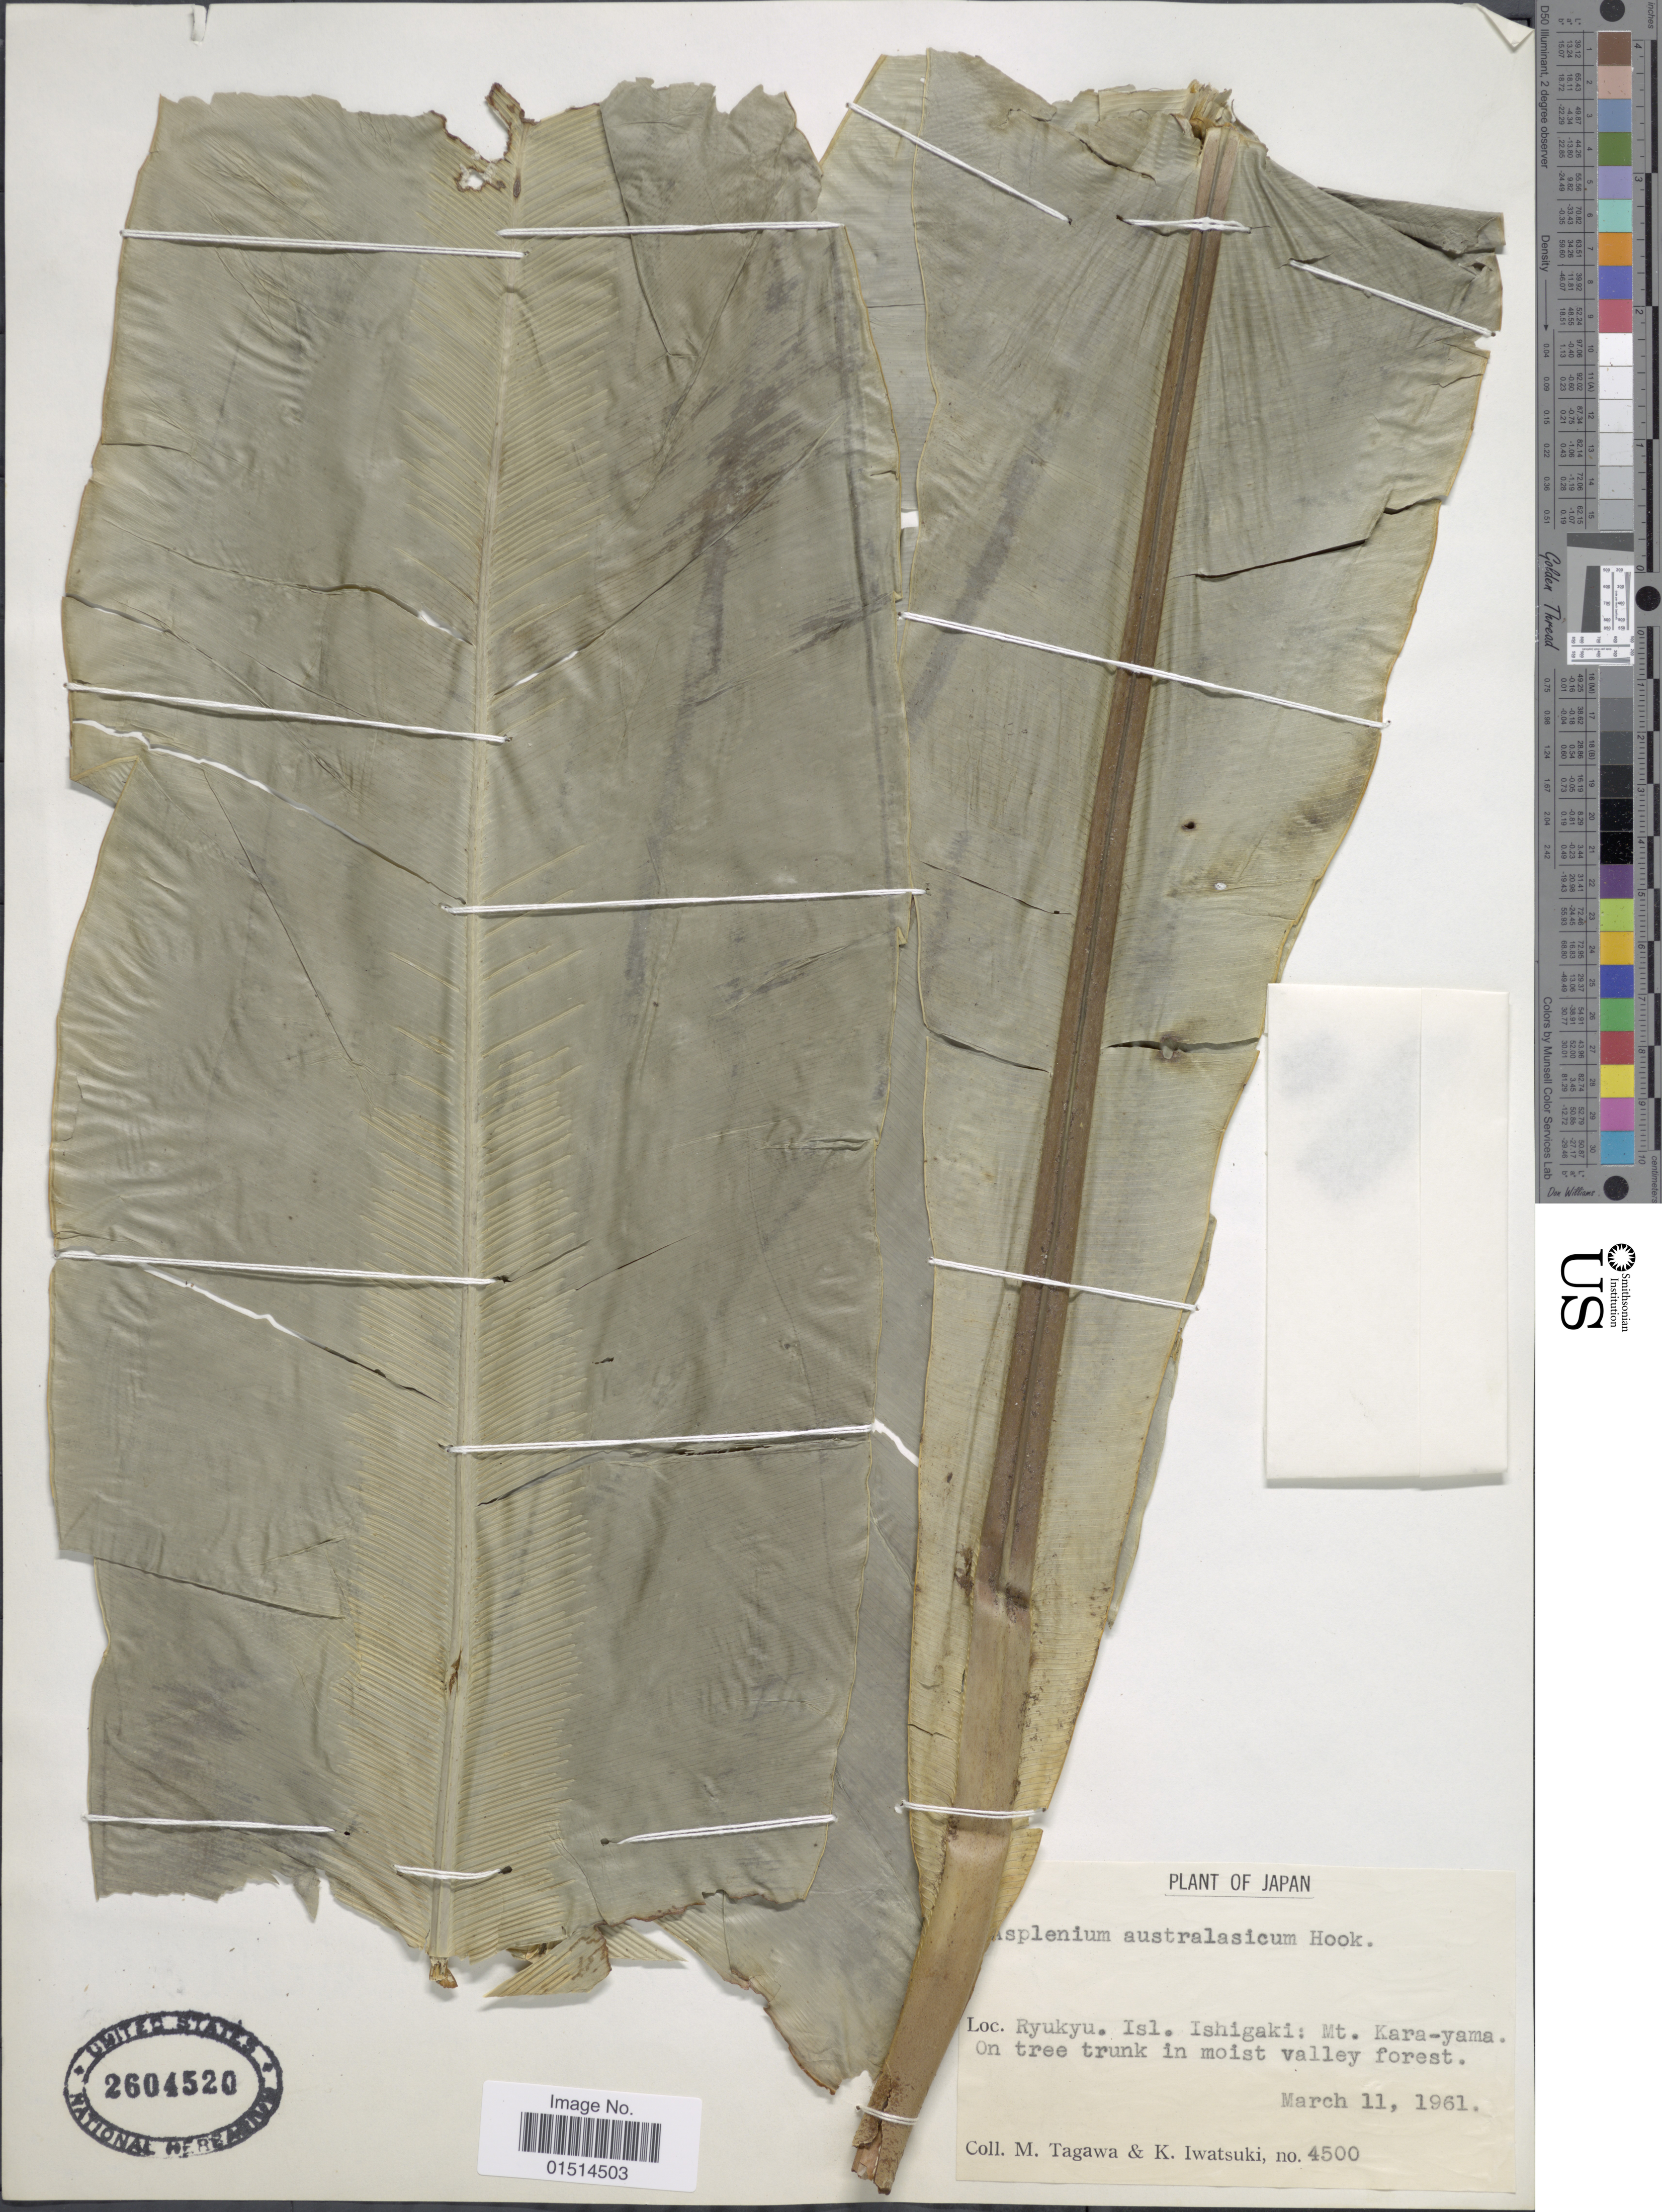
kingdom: Plantae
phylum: Tracheophyta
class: Polypodiopsida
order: Polypodiales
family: Aspleniaceae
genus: Asplenium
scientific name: Asplenium australasicum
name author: (Sm.) Hook.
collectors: M. Tagawa & K. Iwatsuki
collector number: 4500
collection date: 1961-03-11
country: Japan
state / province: Okinawa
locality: Ryukyu. Isl, Ishigaki: Mt. Kara-yama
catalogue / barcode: US 2604520